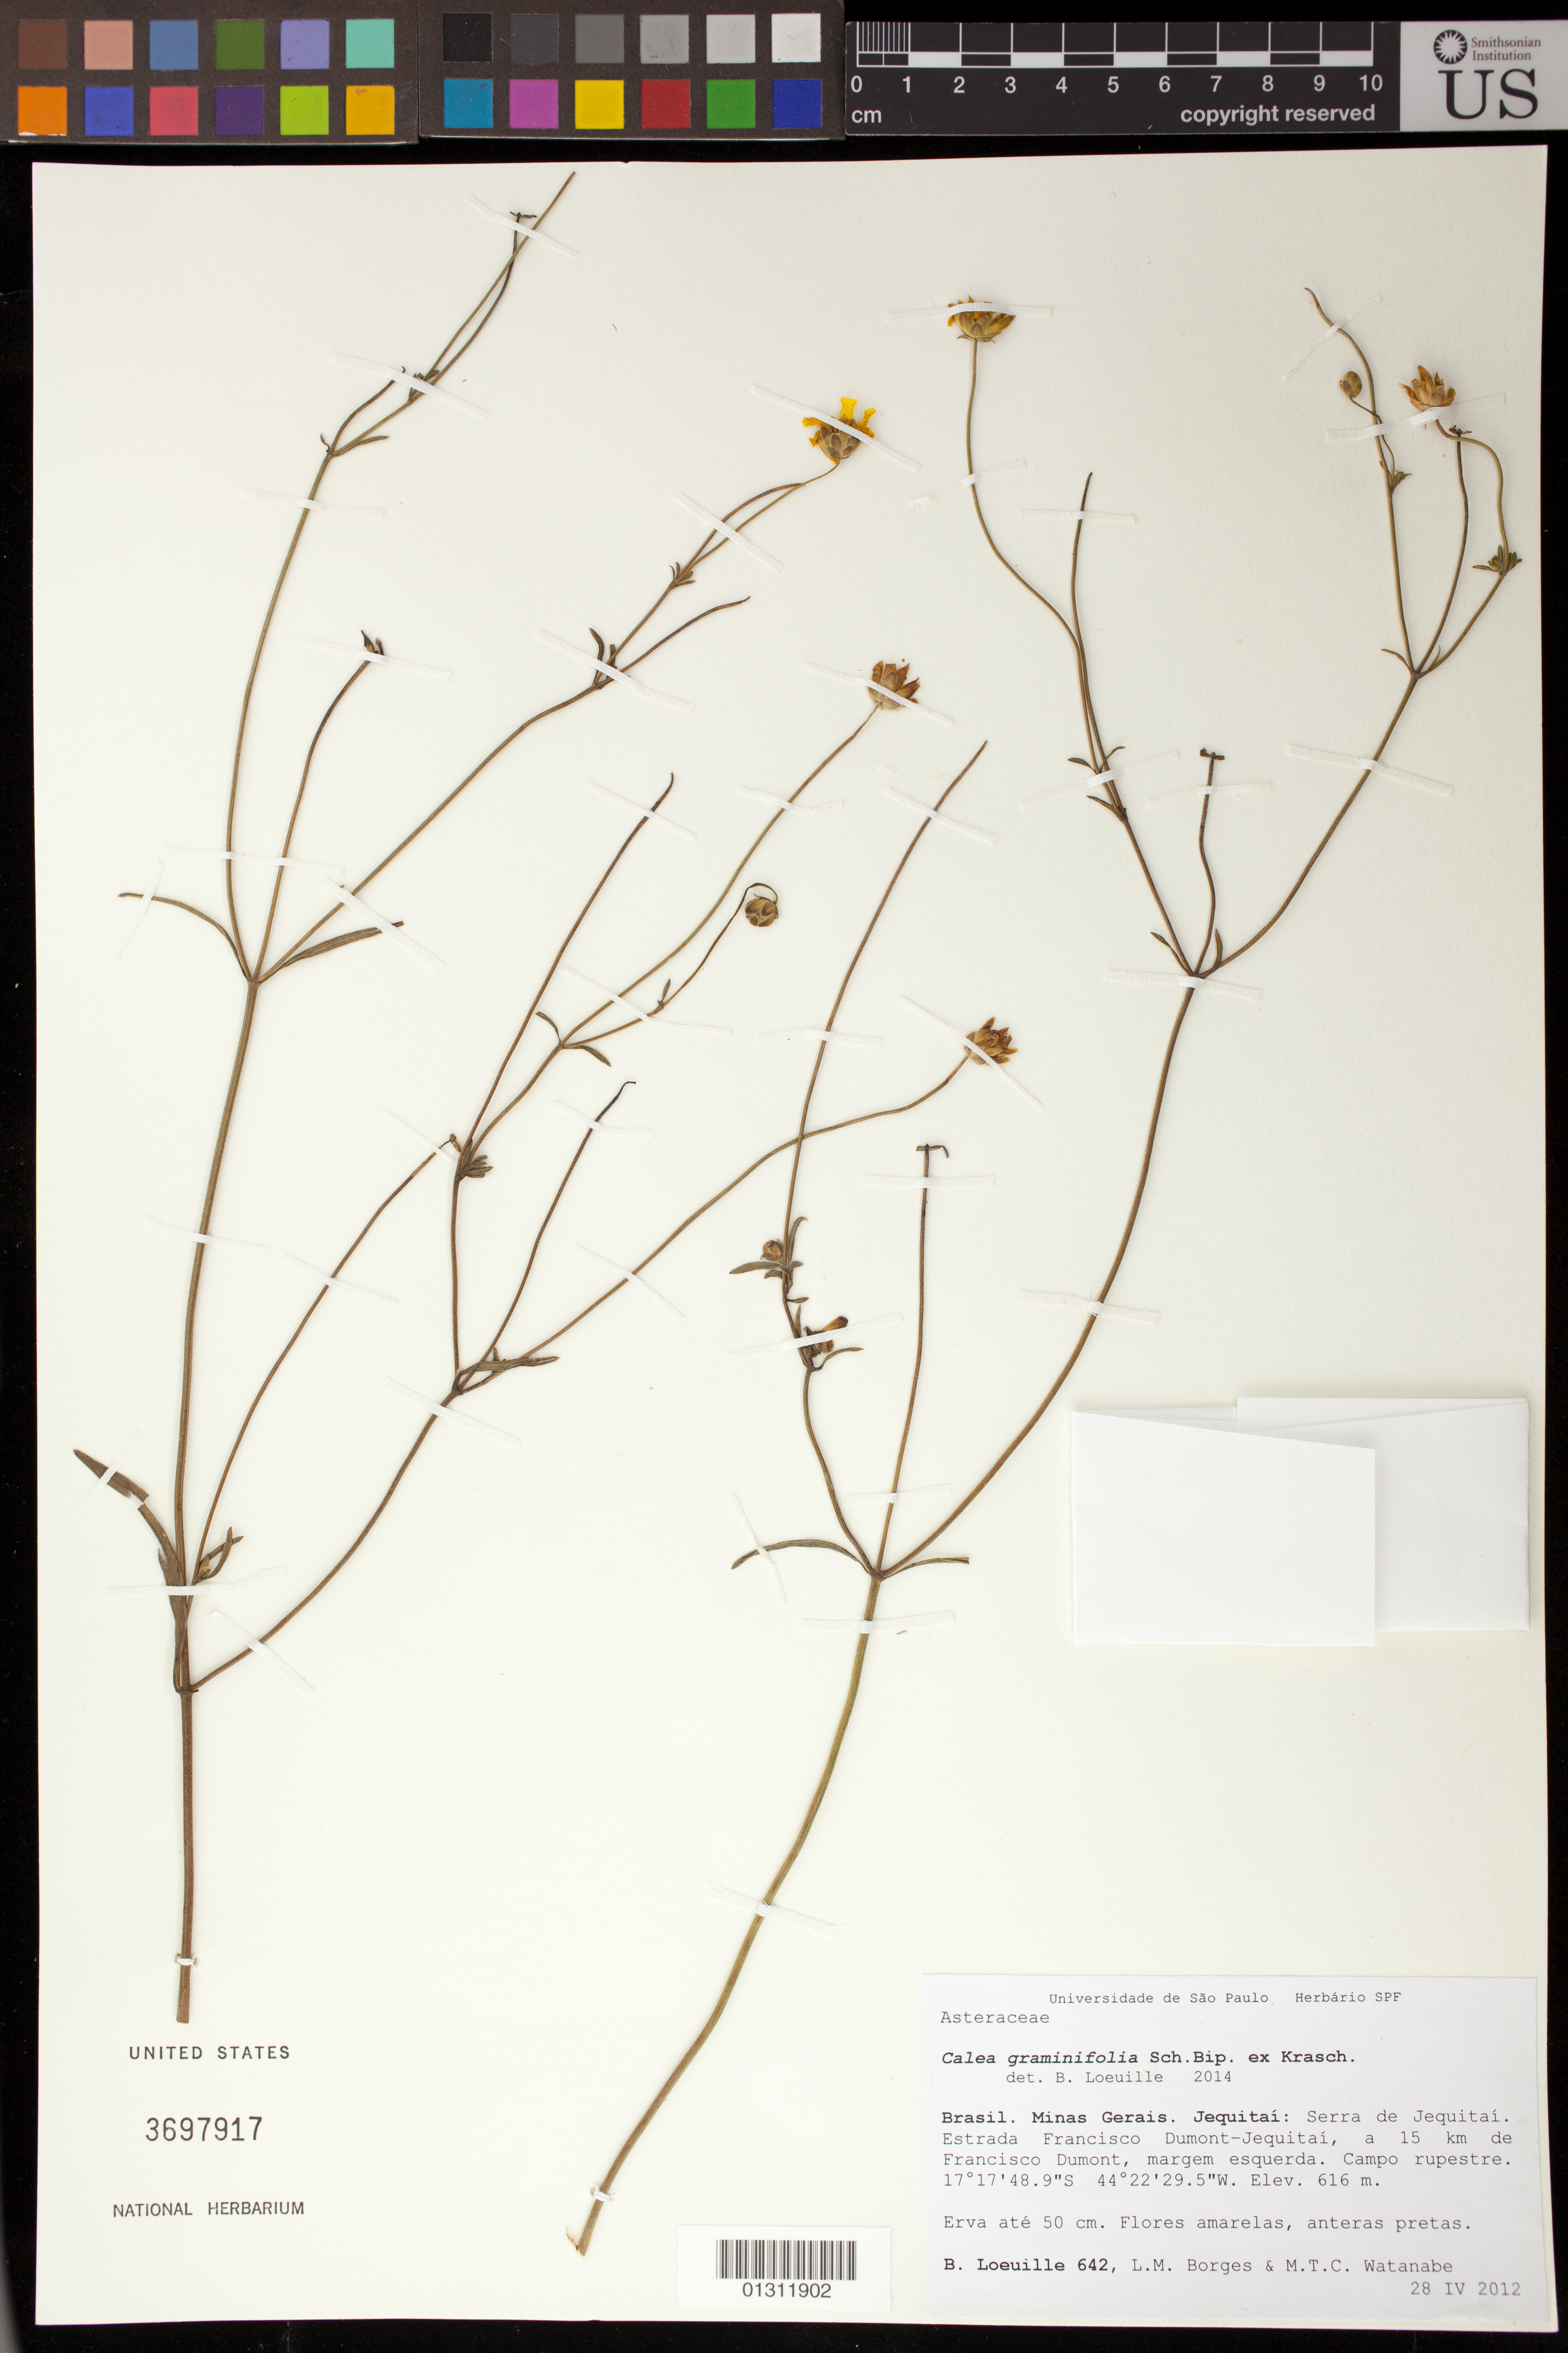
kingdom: Plantae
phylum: Tracheophyta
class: Magnoliopsida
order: Asterales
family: Asteraceae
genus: Calea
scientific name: Calea hatschbachii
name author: Pruski & D.J.N. Hind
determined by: Bueno, Vinicius R.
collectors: B. Loeuille, L. M. Borges & M. T. C. Watanabe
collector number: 642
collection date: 2012-04-28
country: Brazil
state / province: Minas Gerais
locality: Jequitai: Serra de Jequital. Estrada Francisco Dumont- Jequital, a 15 km de Francisco Dumont, margem esquerda.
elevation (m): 616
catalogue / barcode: US 3697917